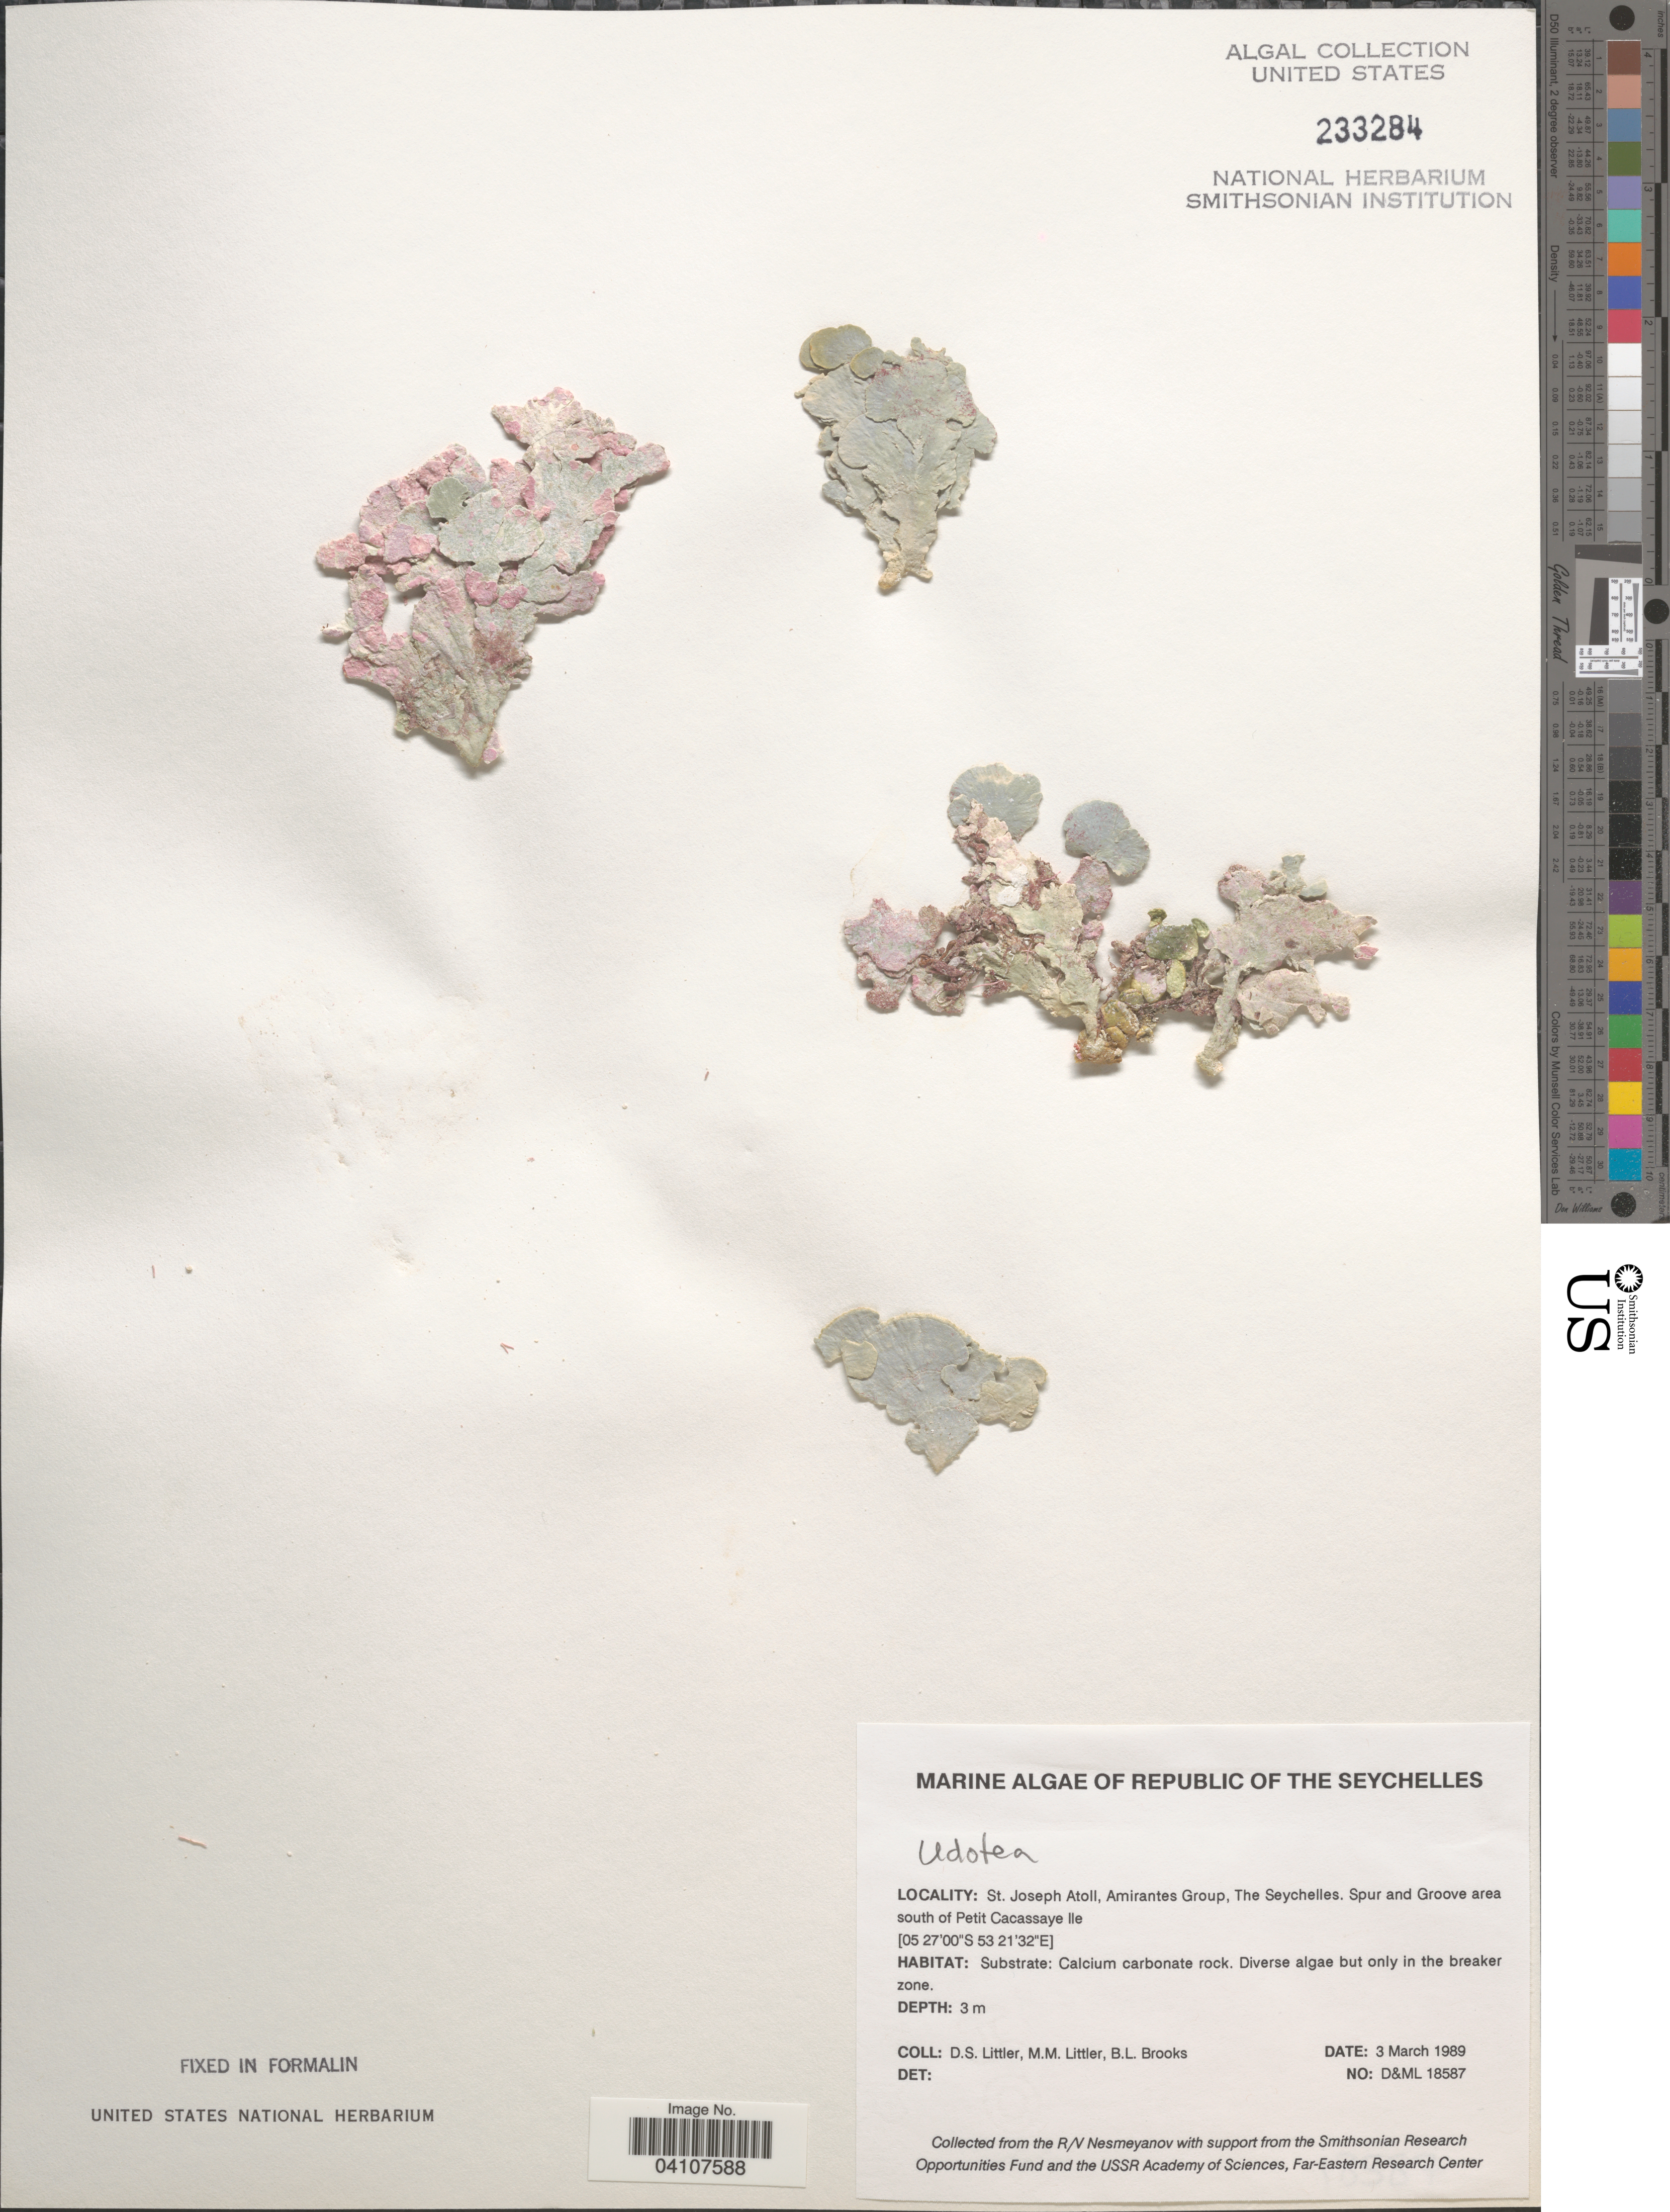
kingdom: Plantae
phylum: Chlorophyta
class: Ulvophyceae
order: Bryopsidales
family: Udoteaceae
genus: Udotea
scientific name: Udotea sp.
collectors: D. S. Littler & B. Brooks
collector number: D&ML18587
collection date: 1989-03-03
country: Seychelles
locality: Republic of the Seychelles. St. Joseph Atoll, Amirantes Group. Spur and Groove area south of Petit Cacassaye Ile.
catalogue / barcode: US 233284